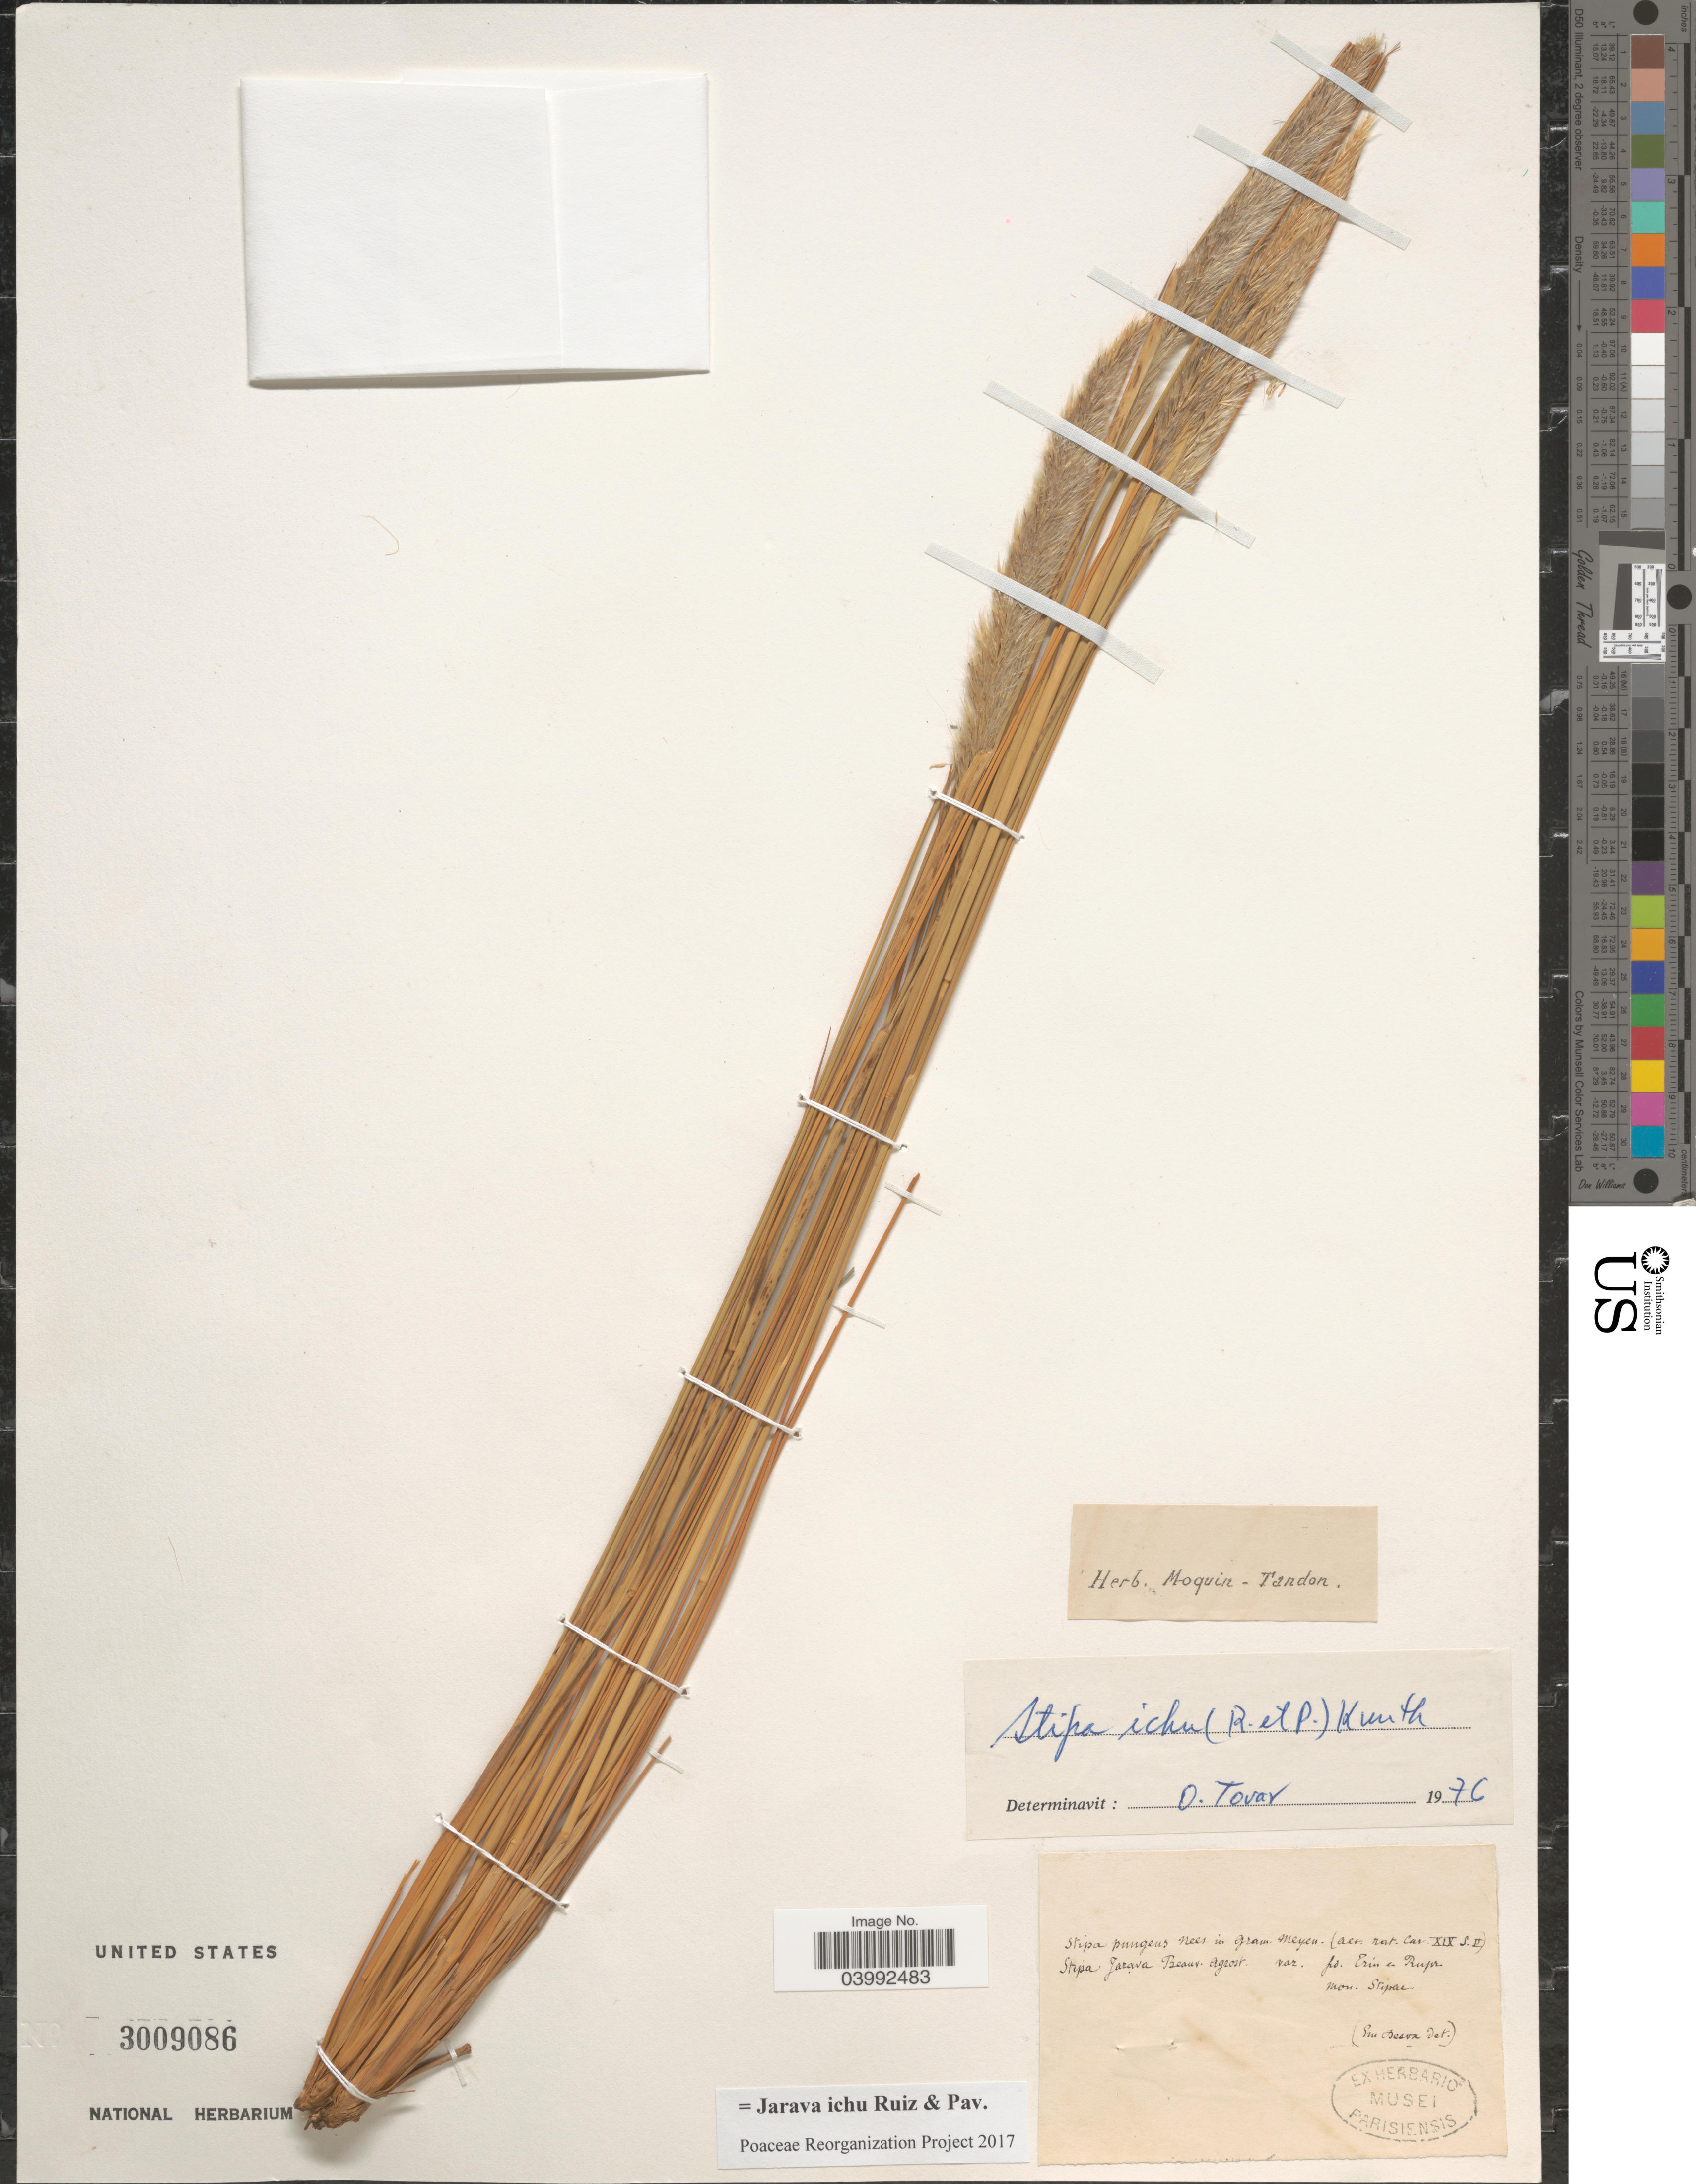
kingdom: Plantae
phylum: Tracheophyta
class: Liliopsida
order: Poales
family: Poaceae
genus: Jarava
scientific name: Jarava ichu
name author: Ruiz & Pav.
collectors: Ex herb. Moquin-Tandon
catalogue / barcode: US 3009086